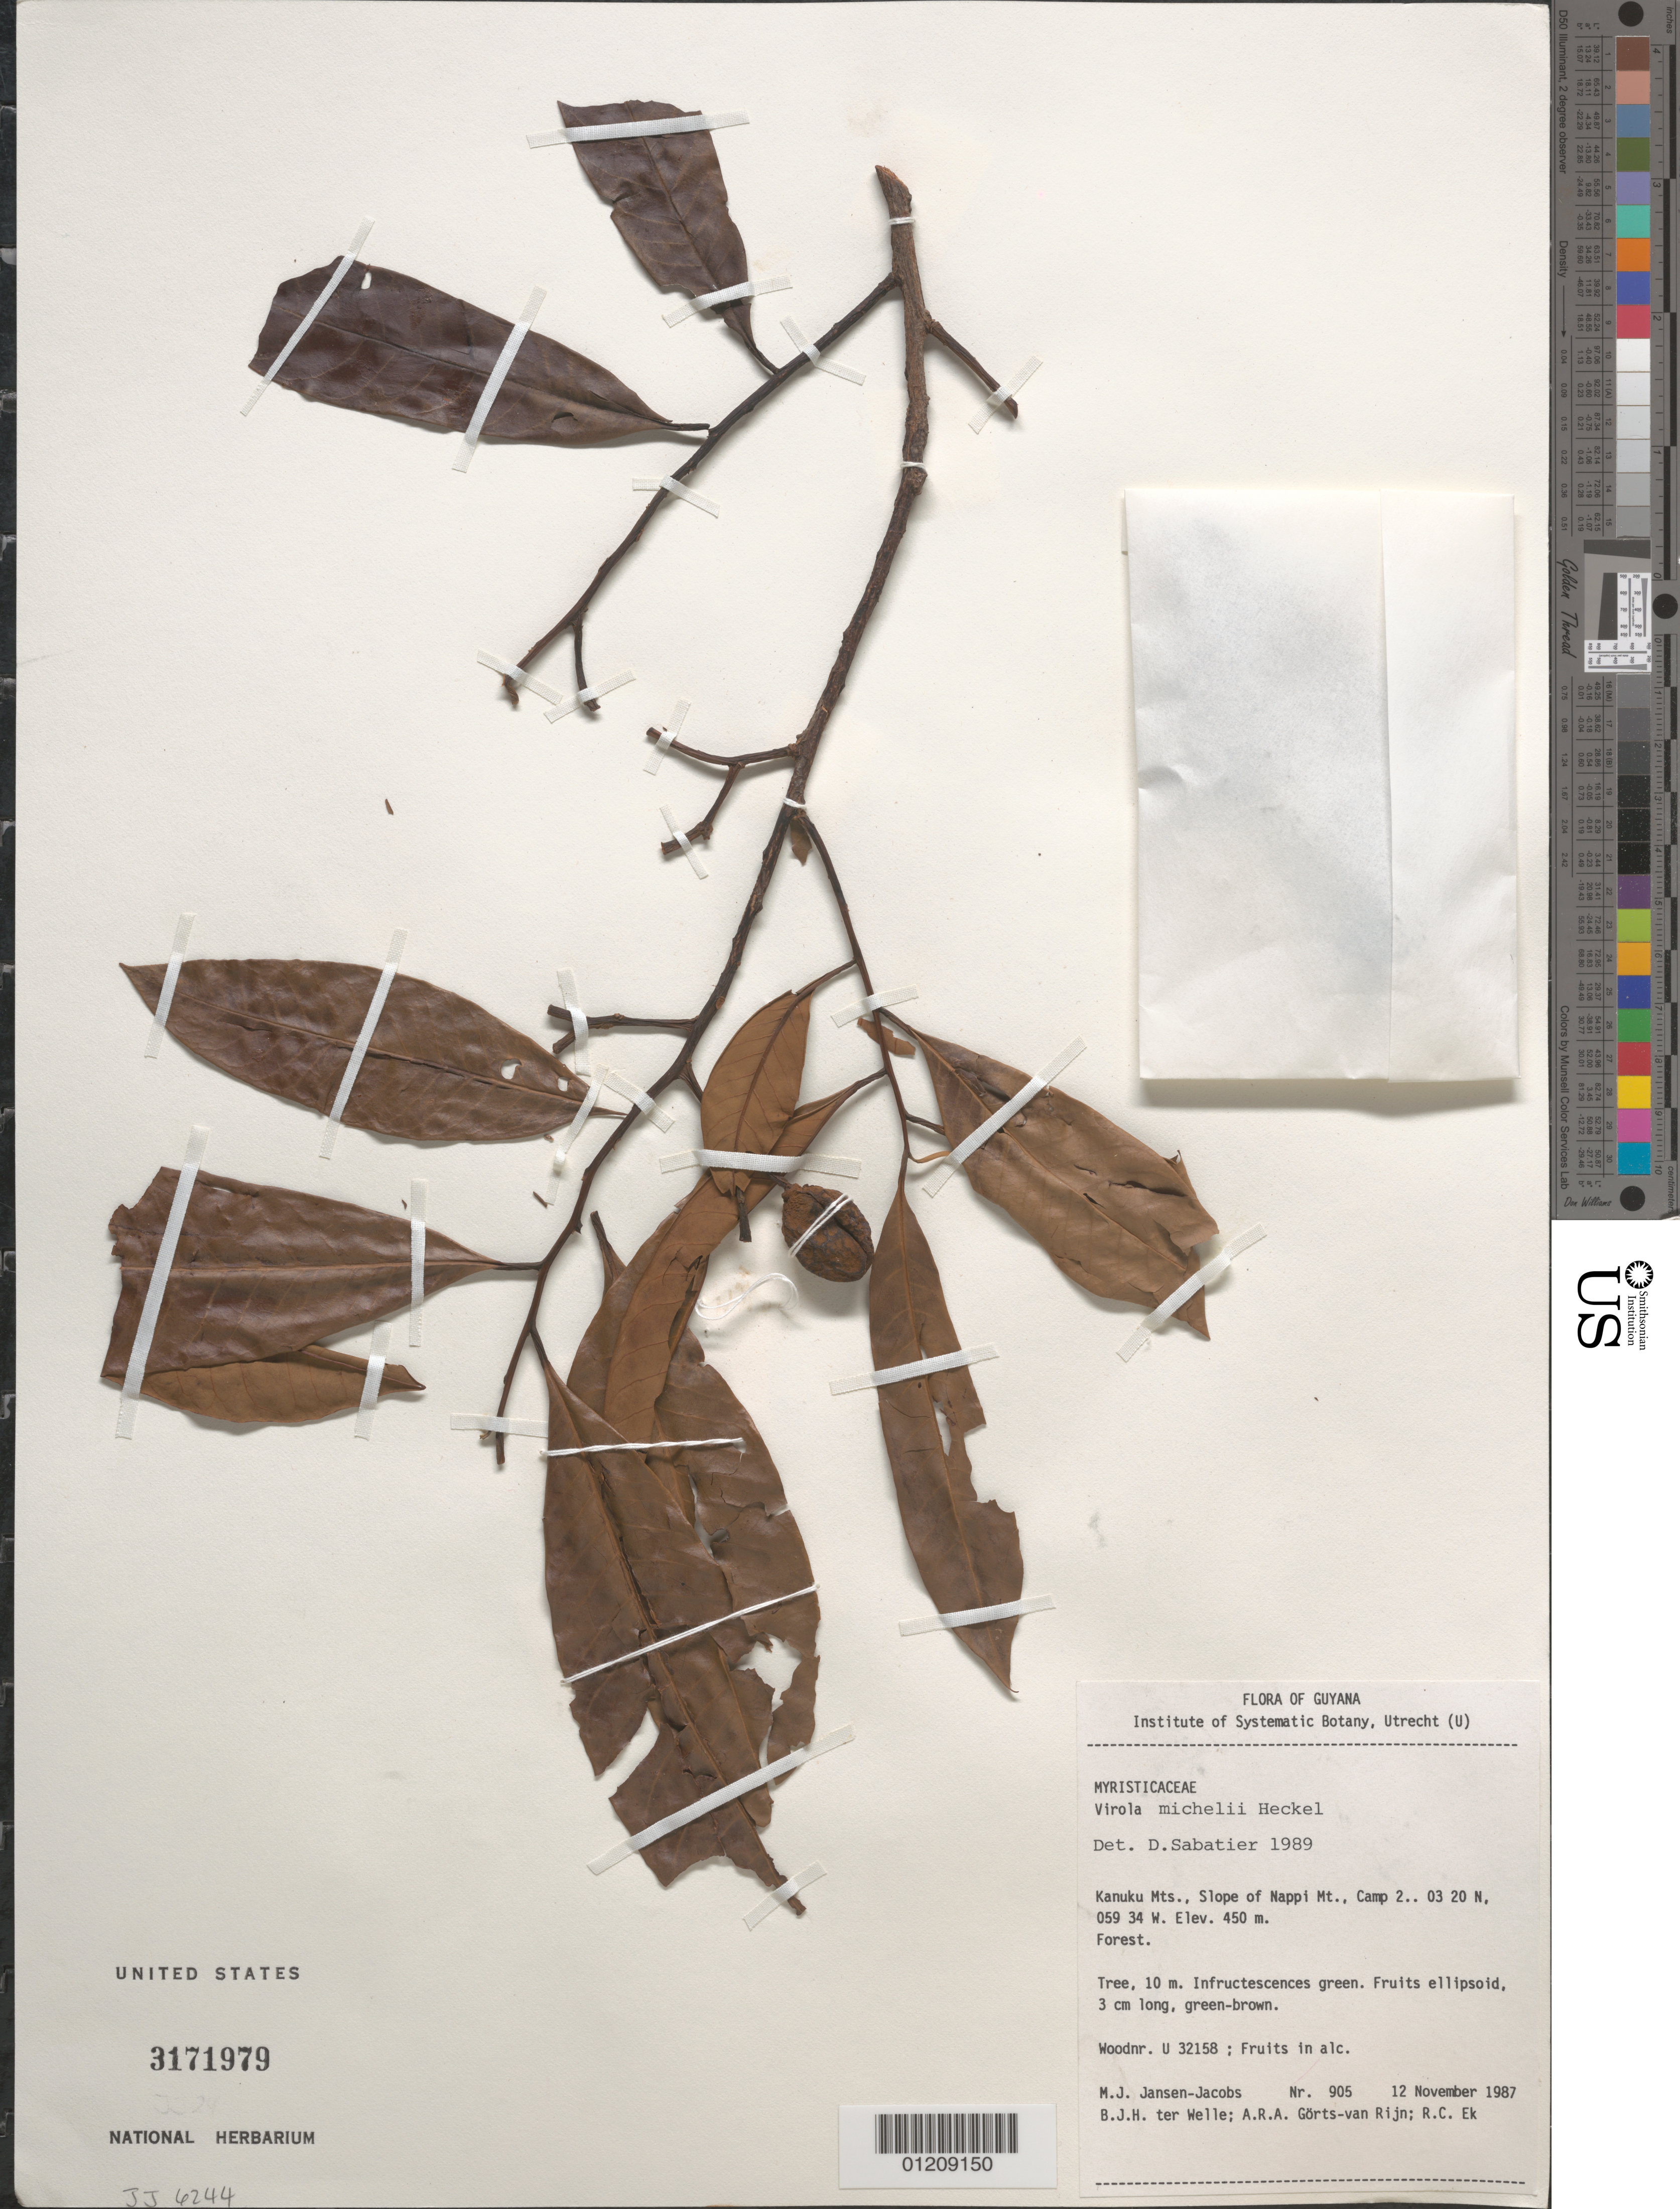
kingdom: Plantae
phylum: Tracheophyta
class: Magnoliopsida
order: Magnoliales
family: Myristicaceae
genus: Virola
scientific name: Virola michelii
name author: Heckel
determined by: Sabatier, D.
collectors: M. J. Jansen-Jacobs, B. Welle, A. .R. A. Görts-van Rijn & R. C. Ek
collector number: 905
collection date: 1987-11-12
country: Guyana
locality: Kanuku Mts., slope of Nappi Mt., Camp 2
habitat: Forest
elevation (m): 450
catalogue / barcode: US 3171979